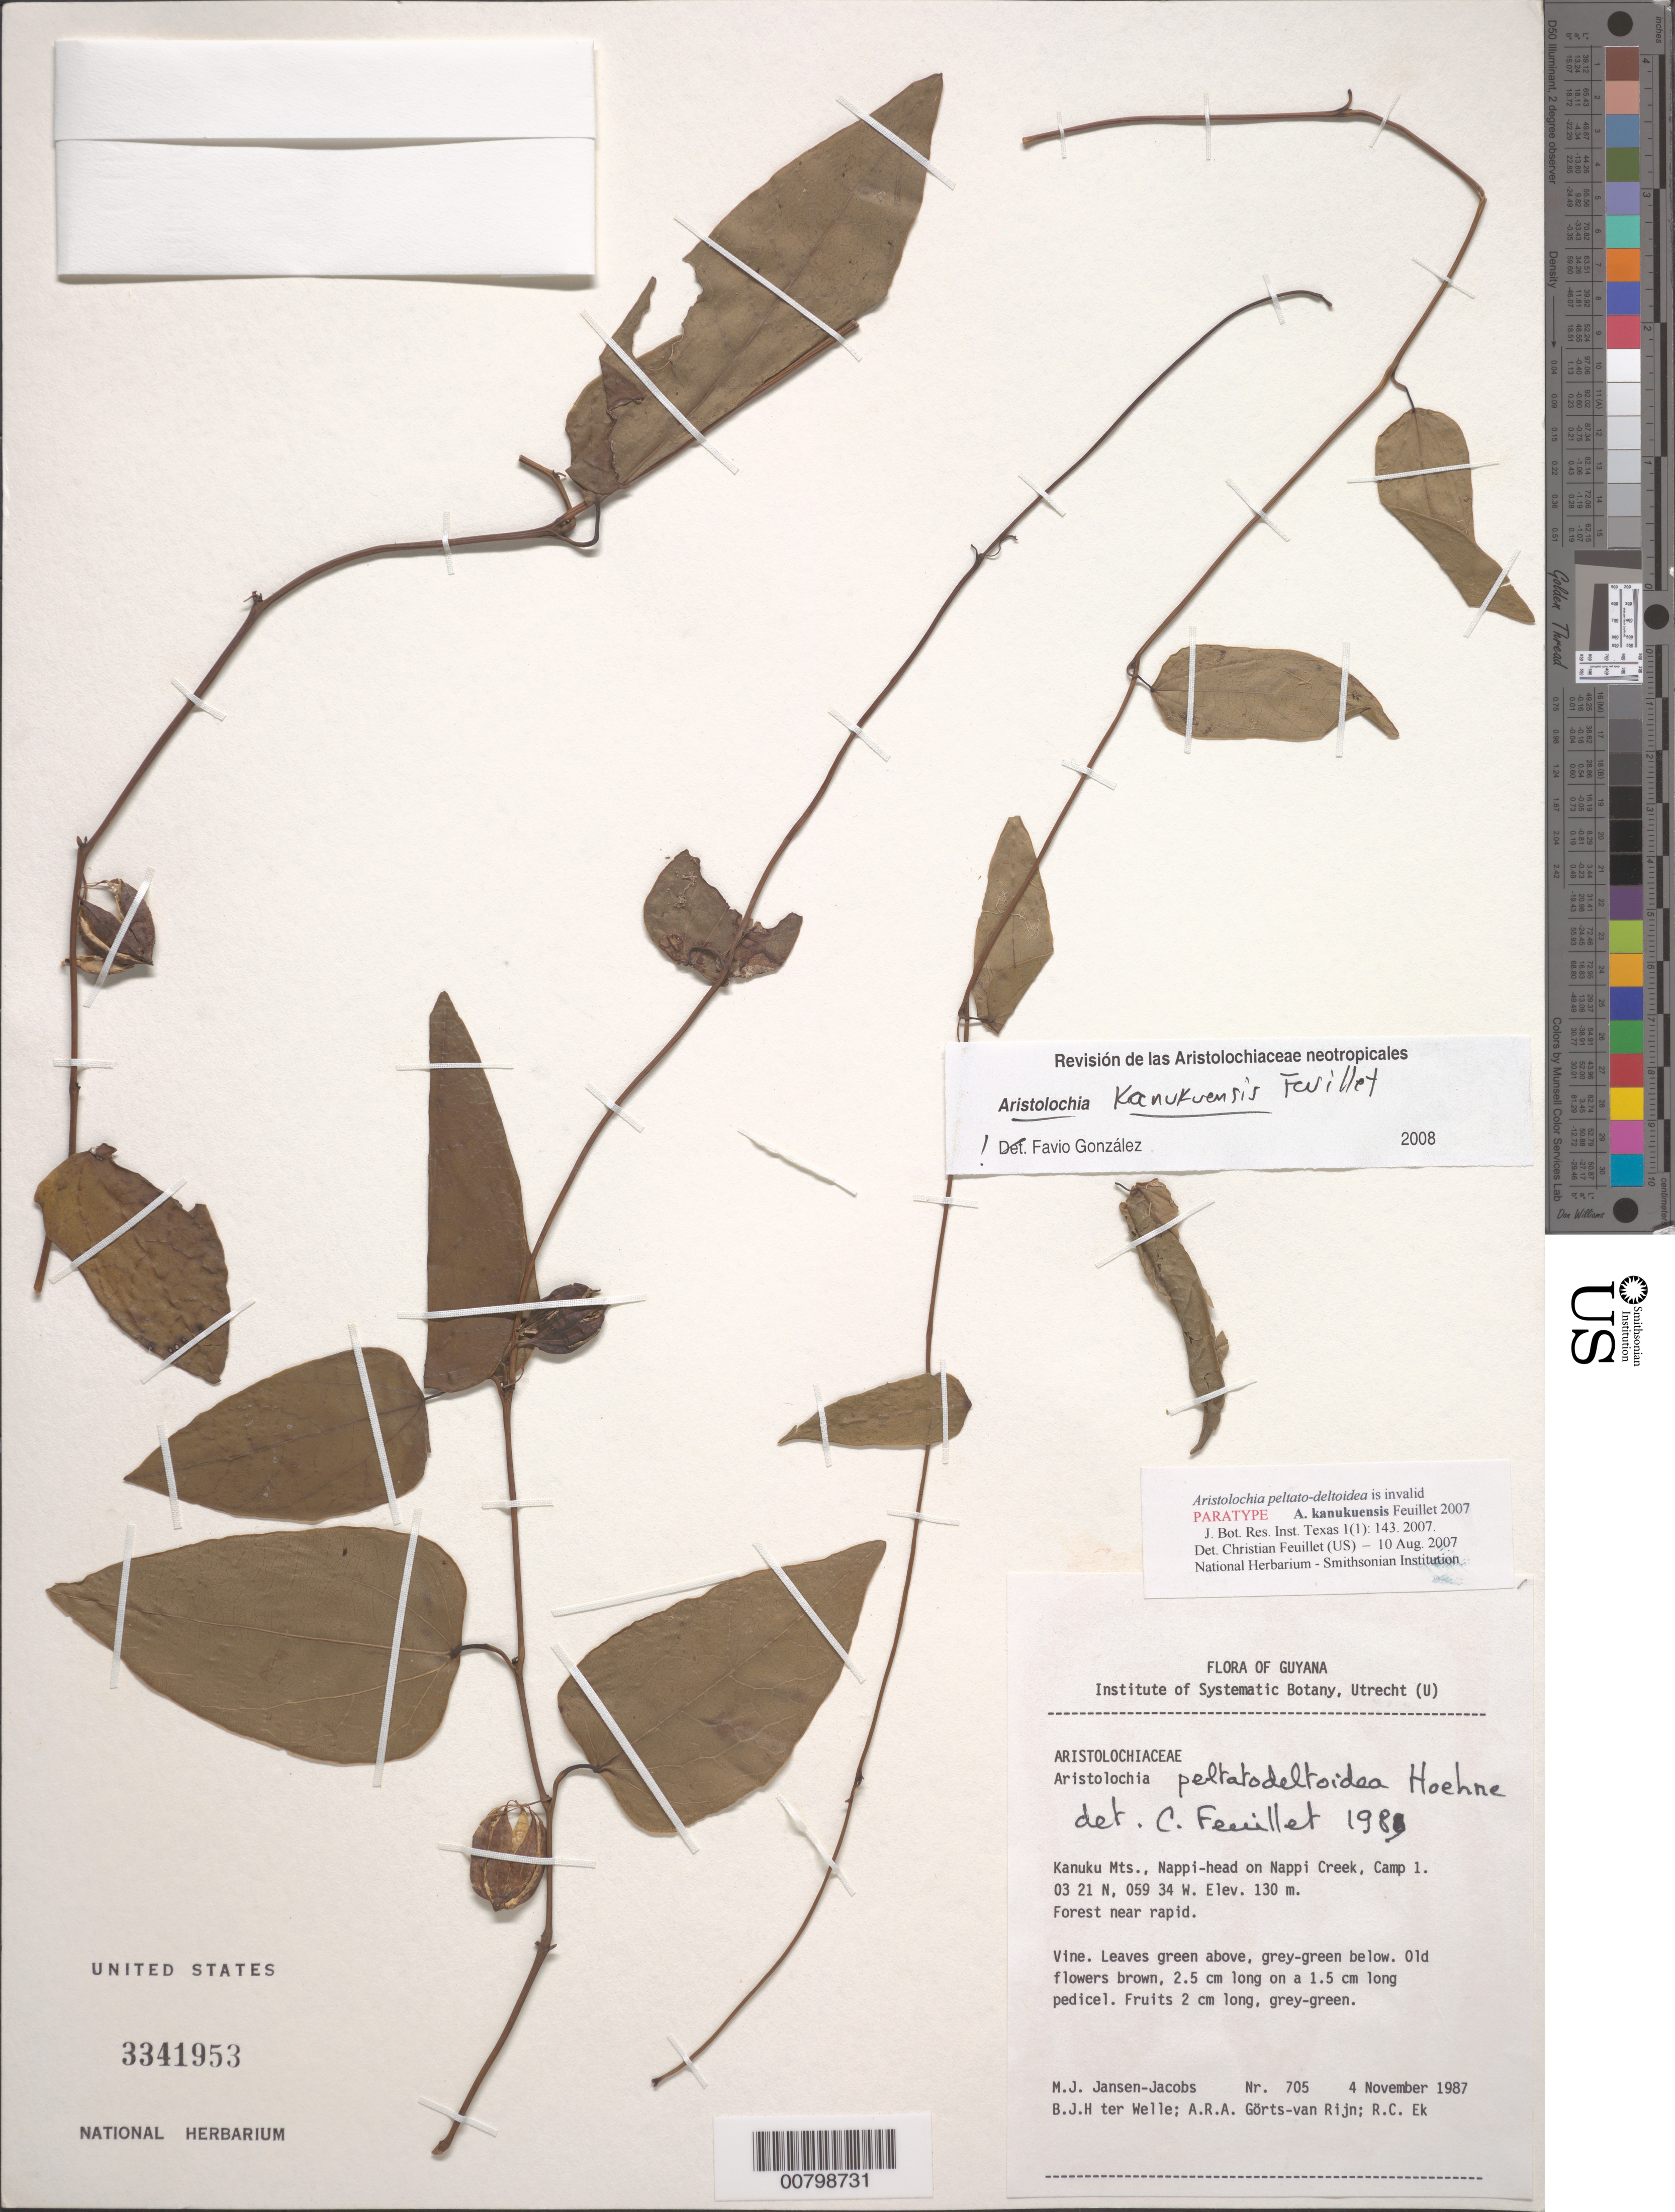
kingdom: Plantae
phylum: Tracheophyta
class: Magnoliopsida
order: Piperales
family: Aristolochiaceae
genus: Aristolochia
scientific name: Aristolochia kanukuensis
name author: Feuillet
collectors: M. J. Jansen-Jacobs, B. Welle, A. .R. A. Görts-van Rijn & R. C. Ek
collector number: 705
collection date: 1987-11-04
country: Guyana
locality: Kanuku Mts., Nappi-head on Nappi Creek, Camp 1.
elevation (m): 130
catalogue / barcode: US 3341953